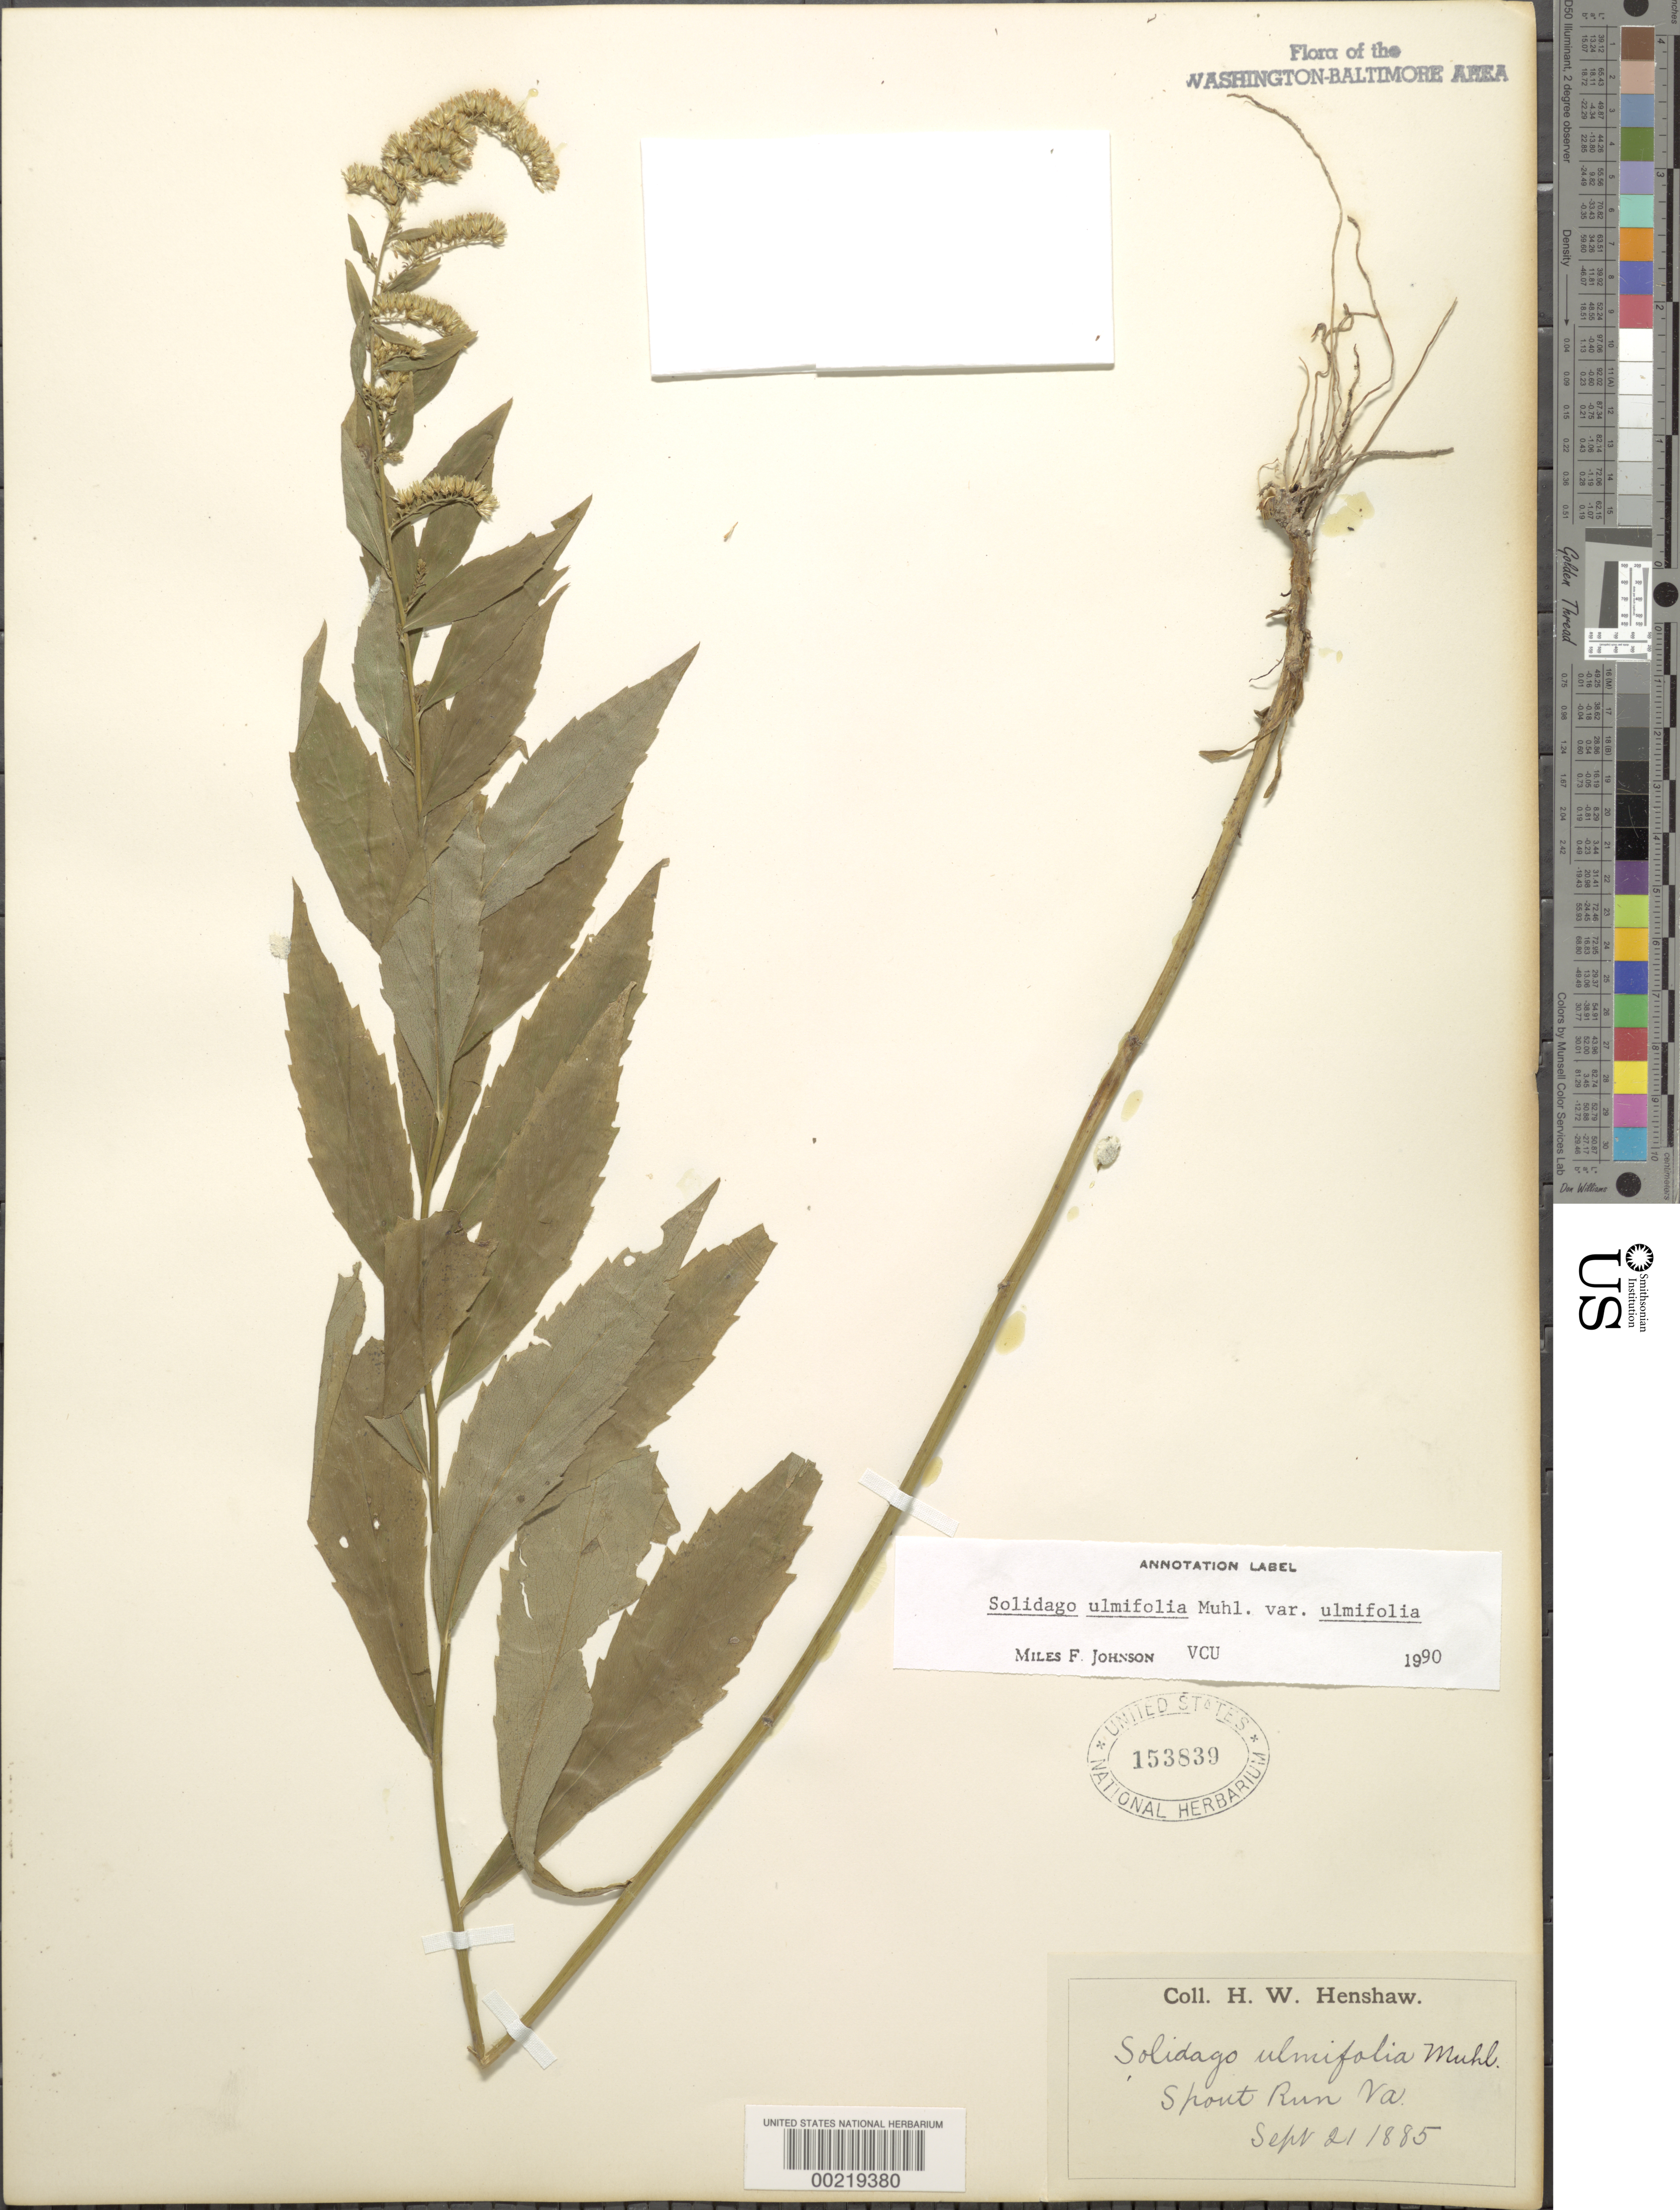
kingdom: Plantae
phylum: Tracheophyta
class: Magnoliopsida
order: Asterales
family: Asteraceae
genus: Solidago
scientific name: Solidago ulmifolia var. ulmifolia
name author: Muhl.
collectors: H. Henshaw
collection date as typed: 21 Sep 1885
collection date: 1885-09-21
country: United States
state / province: Virginia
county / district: Fairfax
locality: Spout Run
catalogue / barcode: US 153839